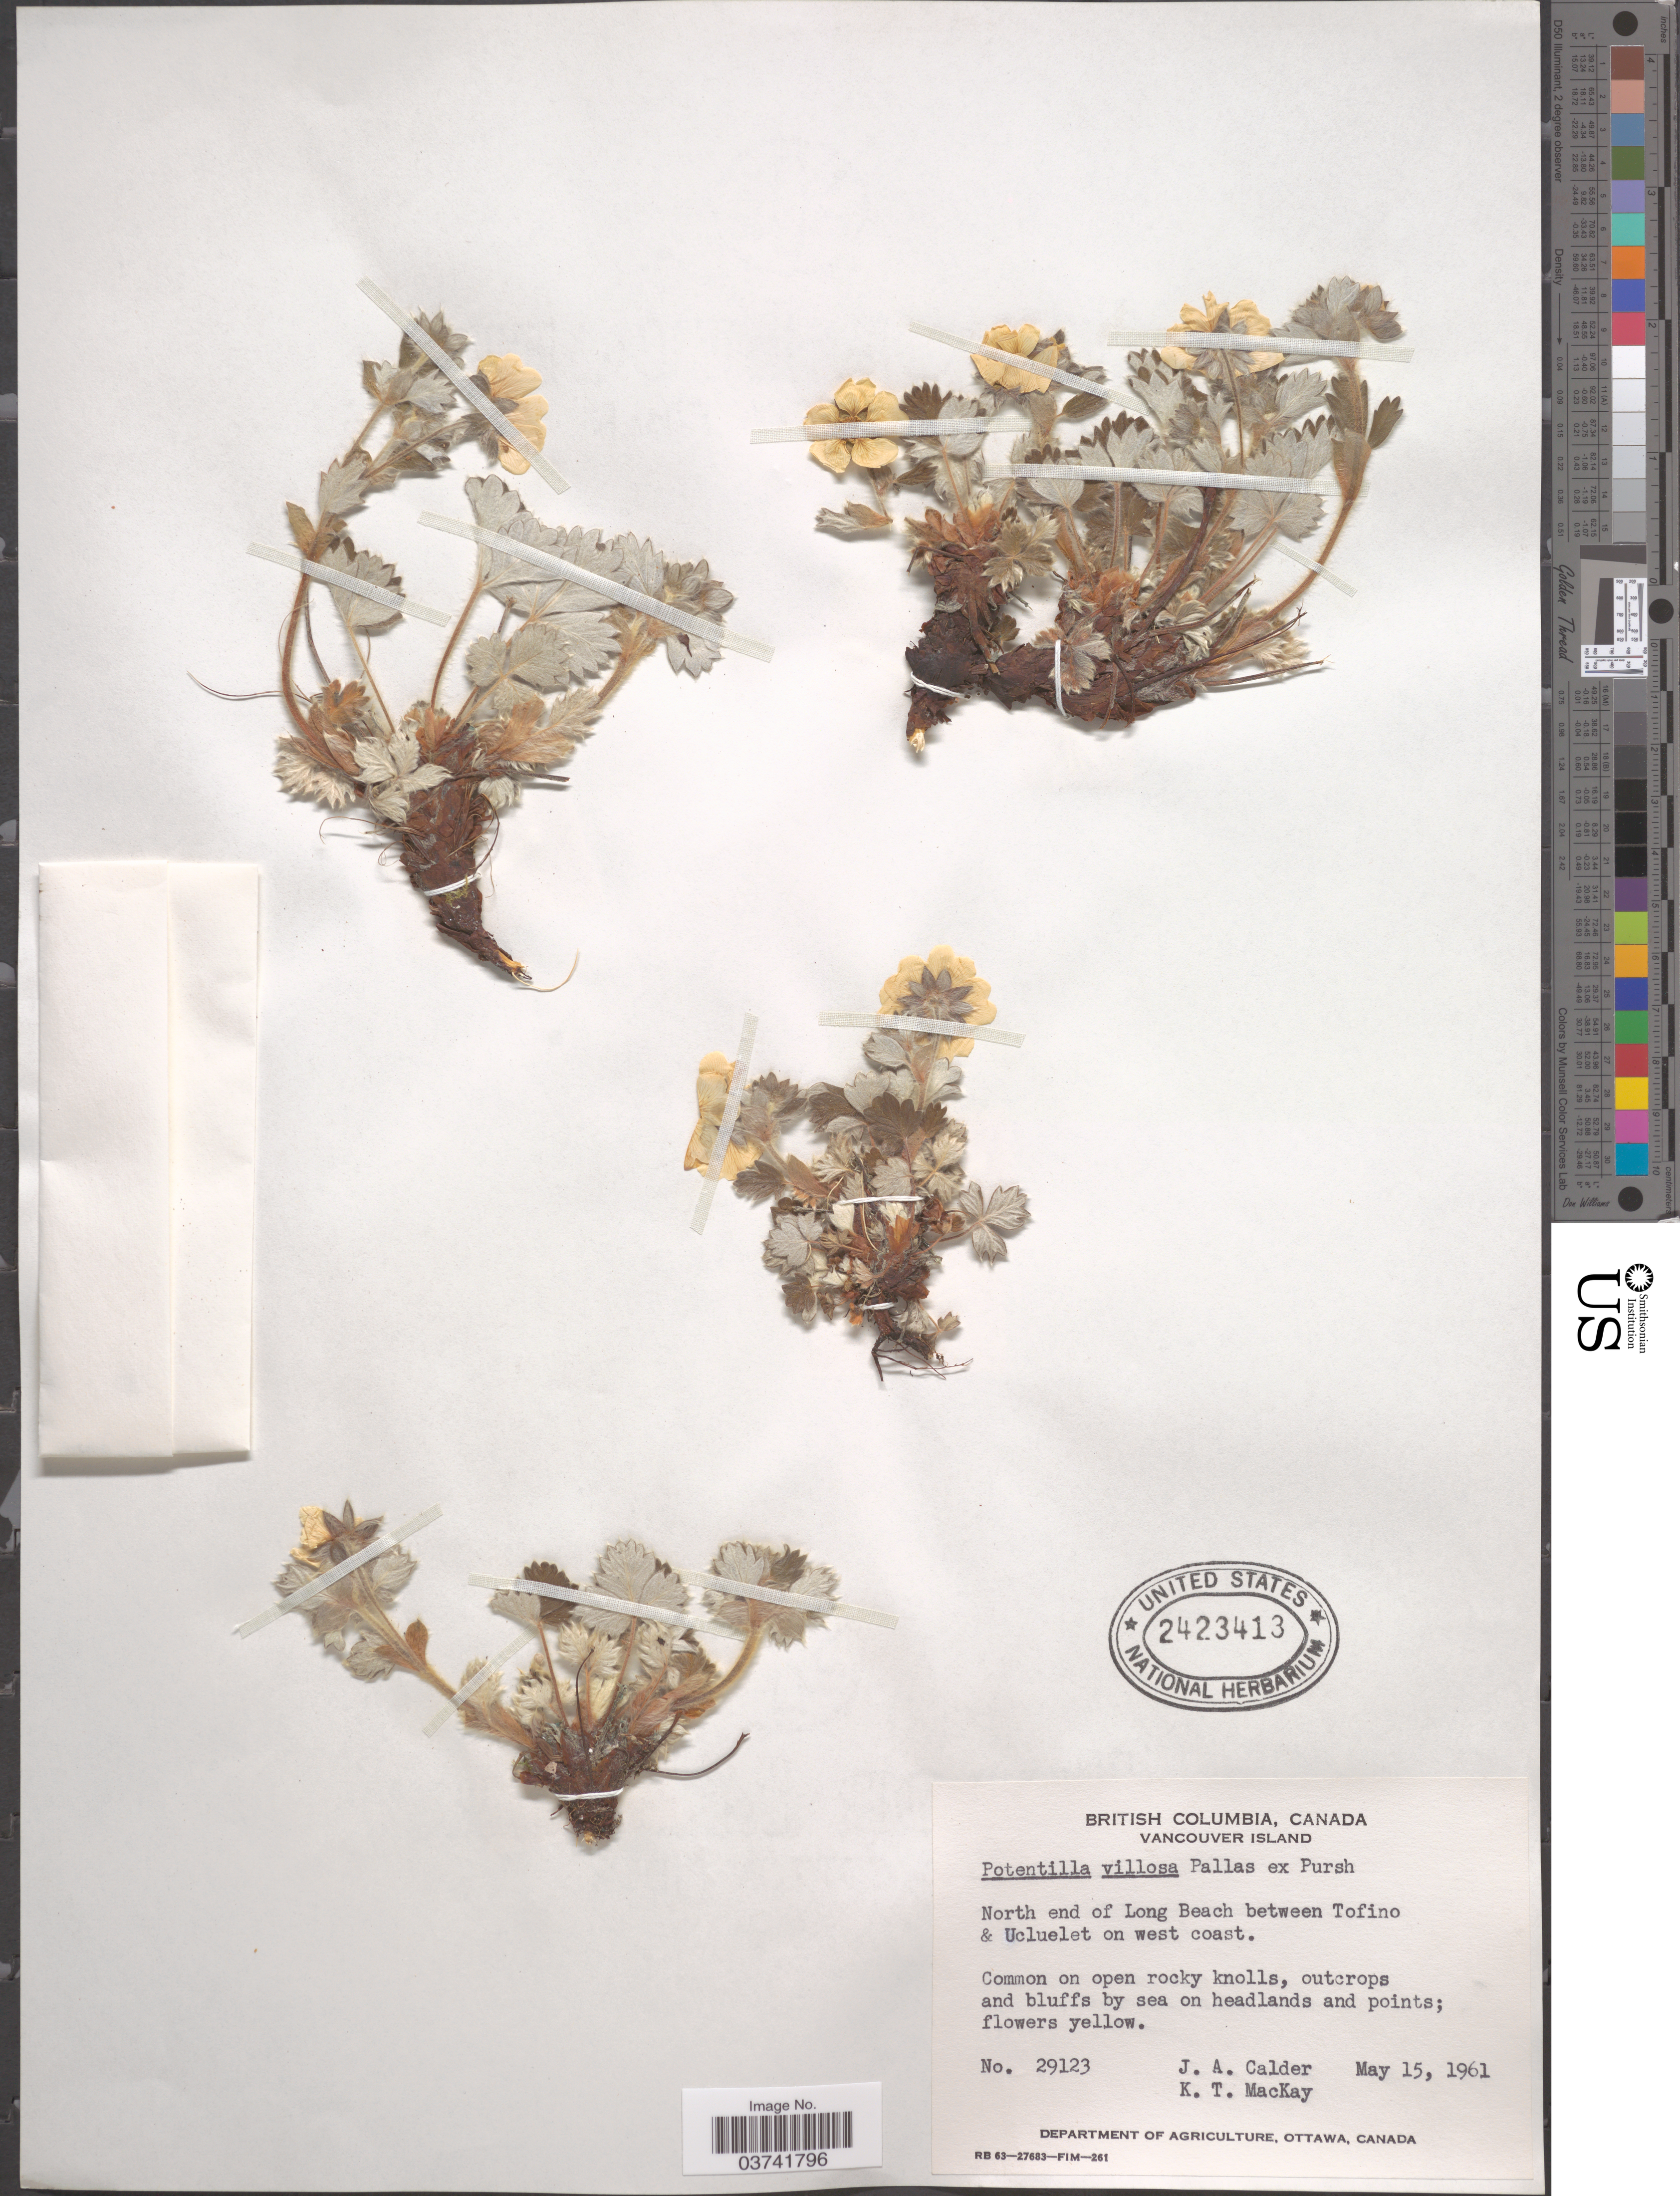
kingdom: Plantae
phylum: Tracheophyta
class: Magnoliopsida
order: Rosales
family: Rosaceae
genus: Potentilla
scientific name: Potentilla villosa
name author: Pall. ex Pursh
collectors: J. A. Calder & K. T. Mackay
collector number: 29123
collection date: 1961-05-15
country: Canada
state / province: British Columbia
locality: Vancouver Island. North end of Long Beach between Tofino & Ucluelet on west coast.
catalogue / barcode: US 2423413